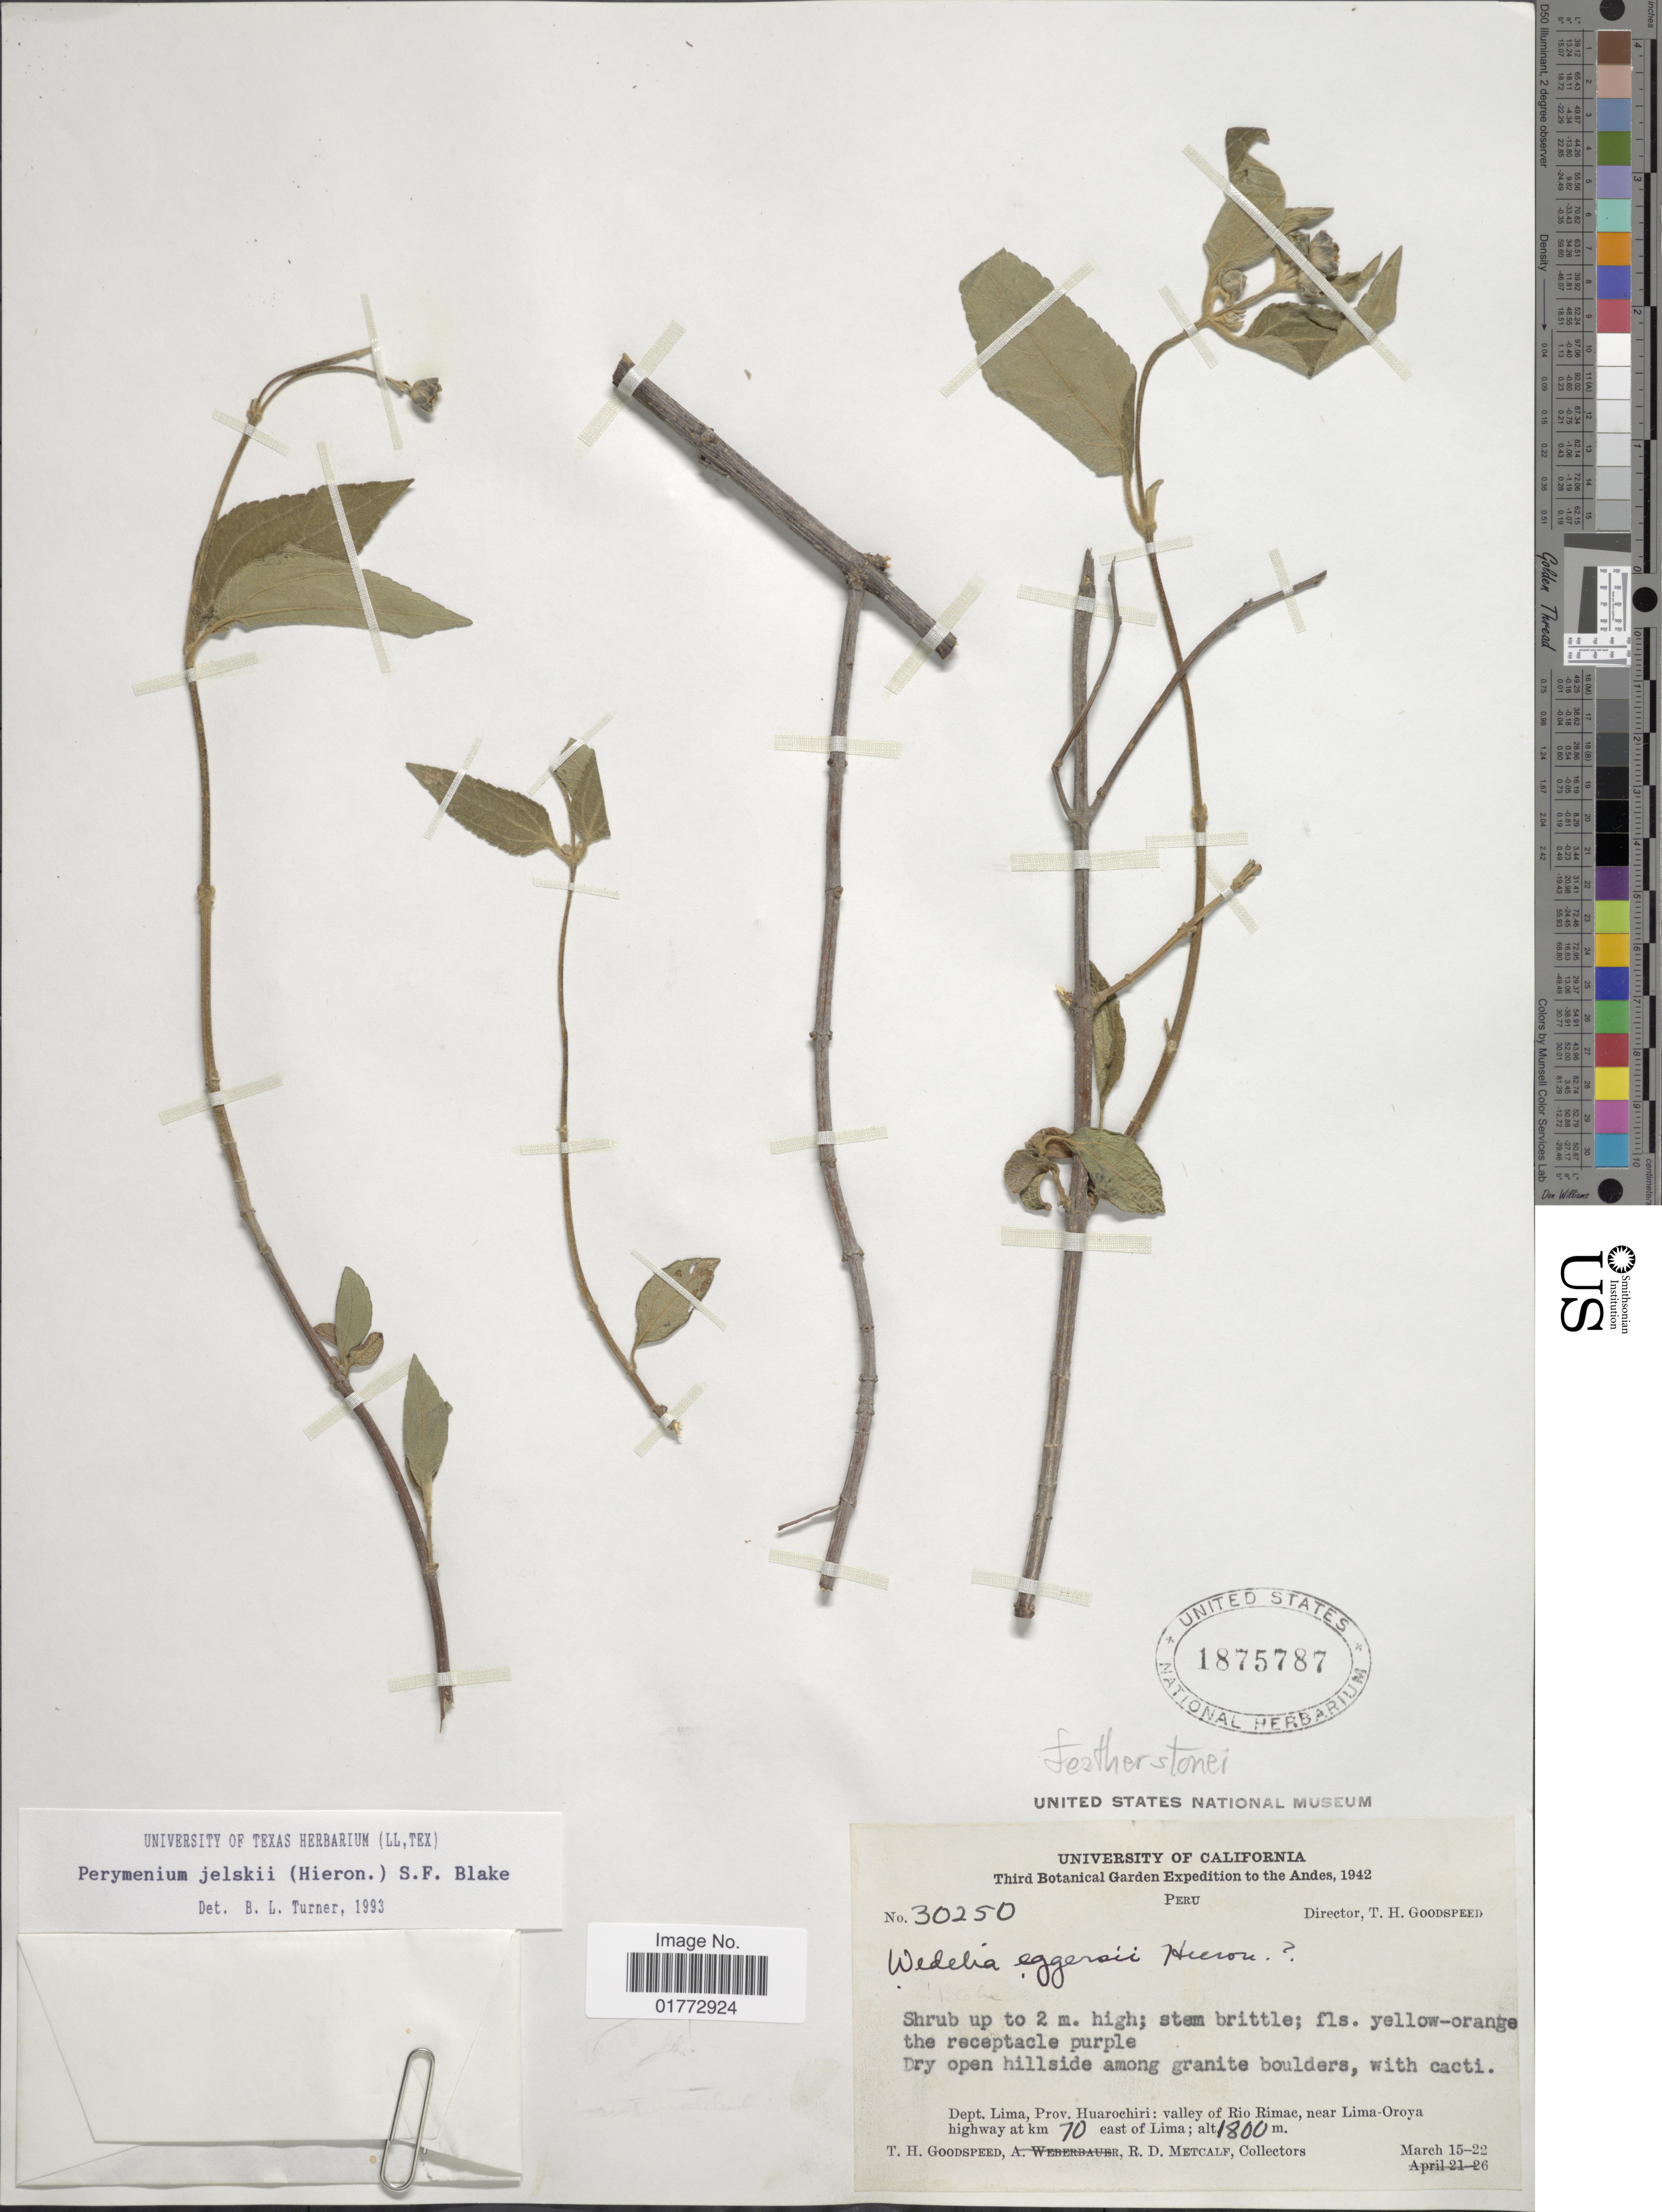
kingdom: Plantae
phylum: Tracheophyta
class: Magnoliopsida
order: Asterales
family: Asteraceae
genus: Perymenium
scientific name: Perymenium jelskii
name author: (Hieron.) S.F. Blake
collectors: T. Goodspeed & R. D. Metcalf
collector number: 30250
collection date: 1942-03-15/1942-03-22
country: Peru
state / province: Lima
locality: The Andes, Prov. Huarochiri: valley of Rio Rimac, near Lima - Oroya highway at km 10 east of Lima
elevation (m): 1800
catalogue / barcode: US 1875787